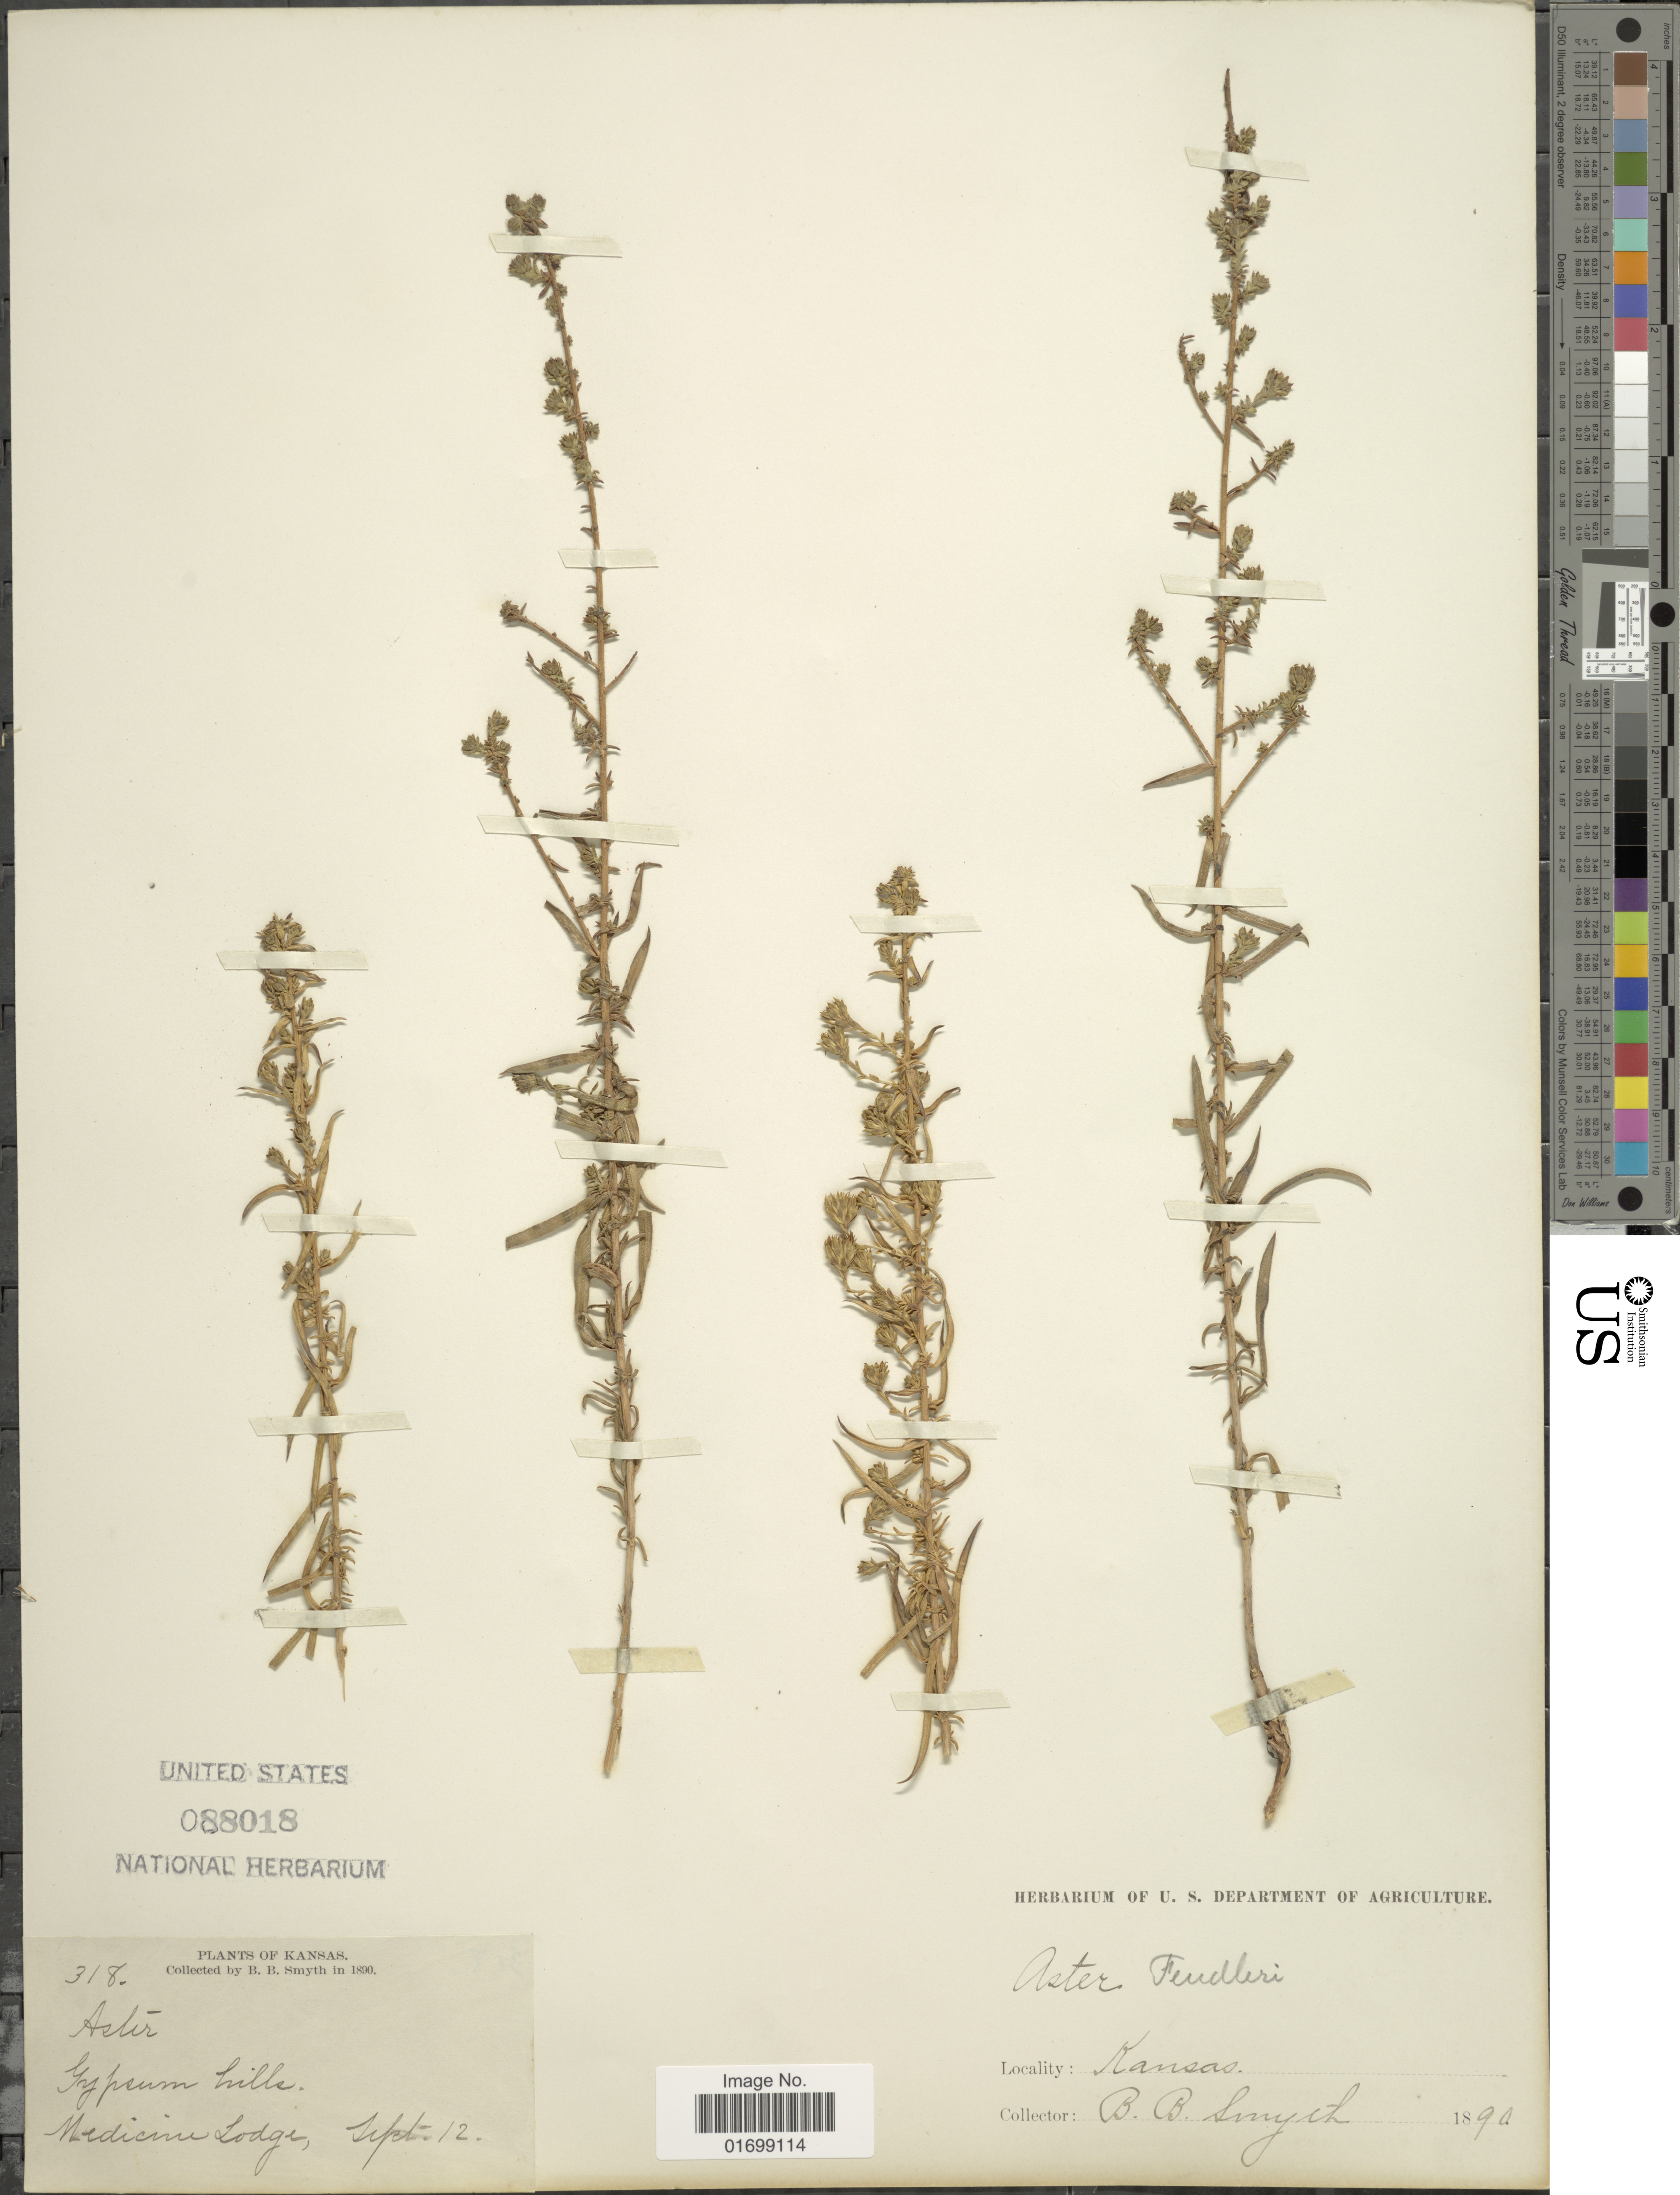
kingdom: Plantae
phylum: Tracheophyta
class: Magnoliopsida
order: Asterales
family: Asteraceae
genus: Symphyotrichum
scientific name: Symphyotrichum fendleri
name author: (A. Gray) G.L. Nesom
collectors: B. Smyth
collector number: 318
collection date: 1890-09-12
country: United States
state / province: Kansas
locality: Gypsum hills, Medicine Lodge.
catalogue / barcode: US 88018